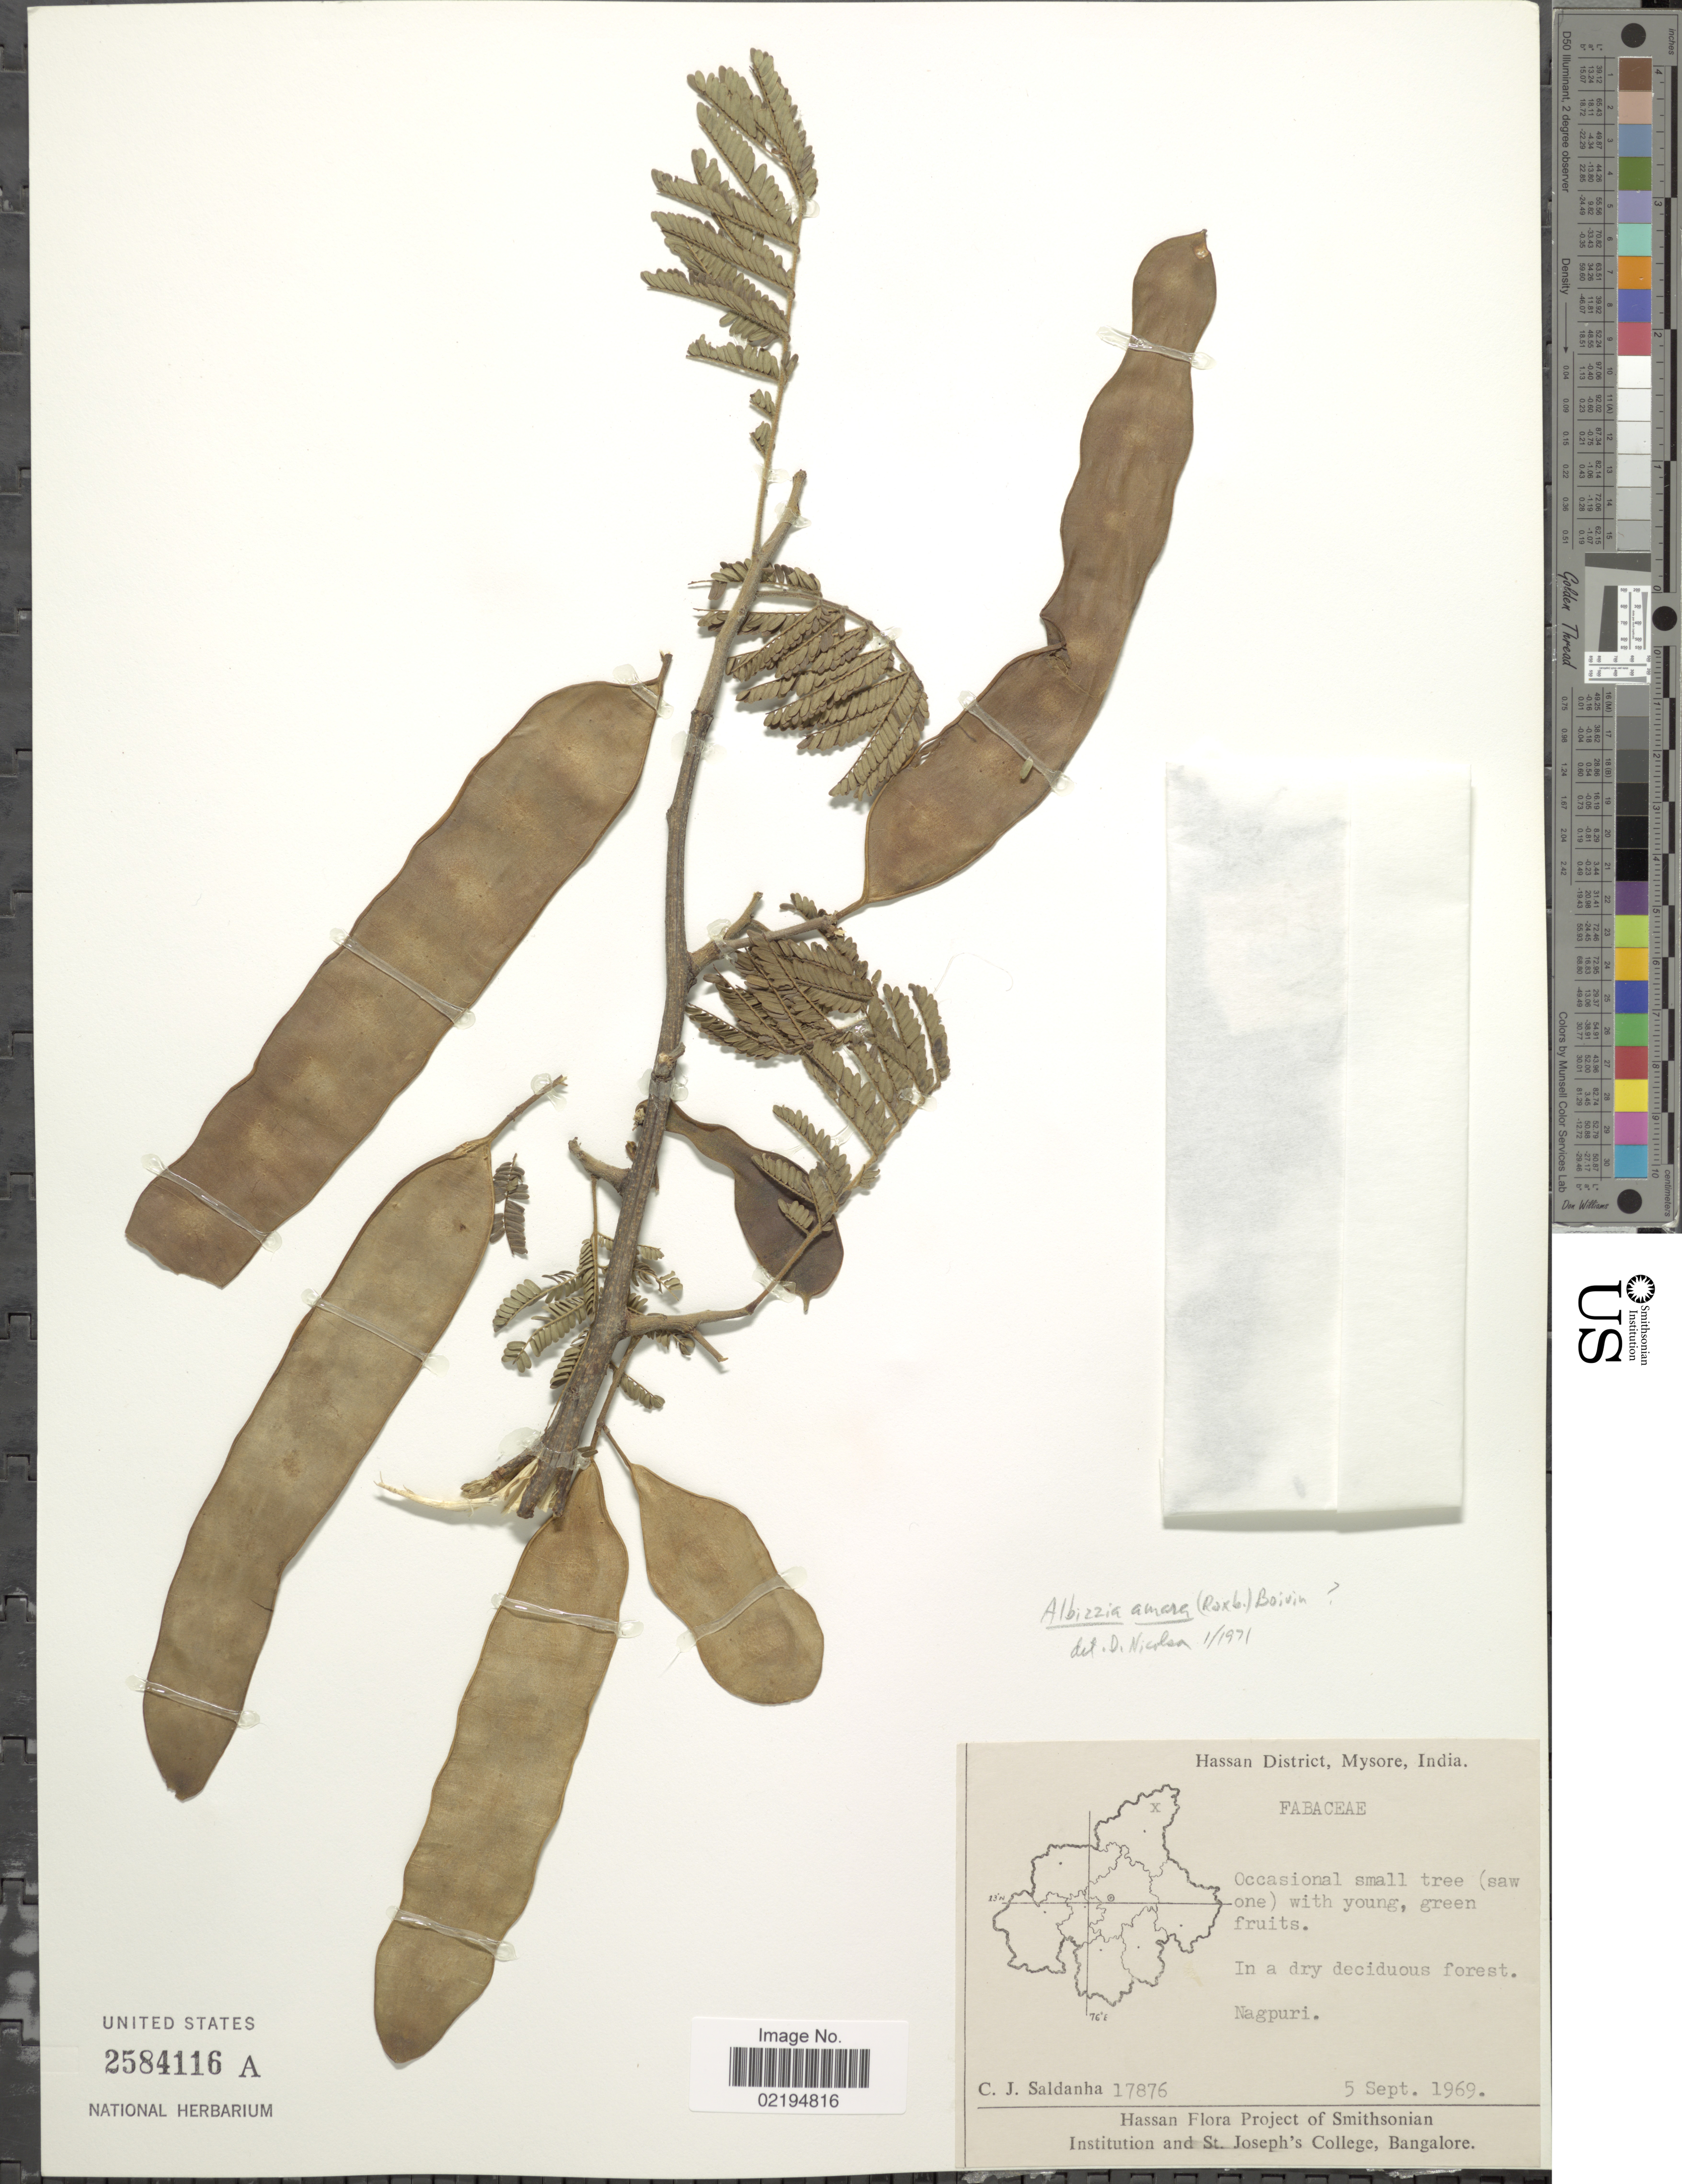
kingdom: Plantae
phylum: Tracheophyta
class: Magnoliopsida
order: Fabales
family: Fabaceae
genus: Albizia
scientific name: Albizia amara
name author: (Roxb.) Boivin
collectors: C. J. Saldanha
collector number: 17876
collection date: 1969-09-05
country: India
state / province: Karnataka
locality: Hassan District, Mysore, Nagpuri.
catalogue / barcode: US 2584116A